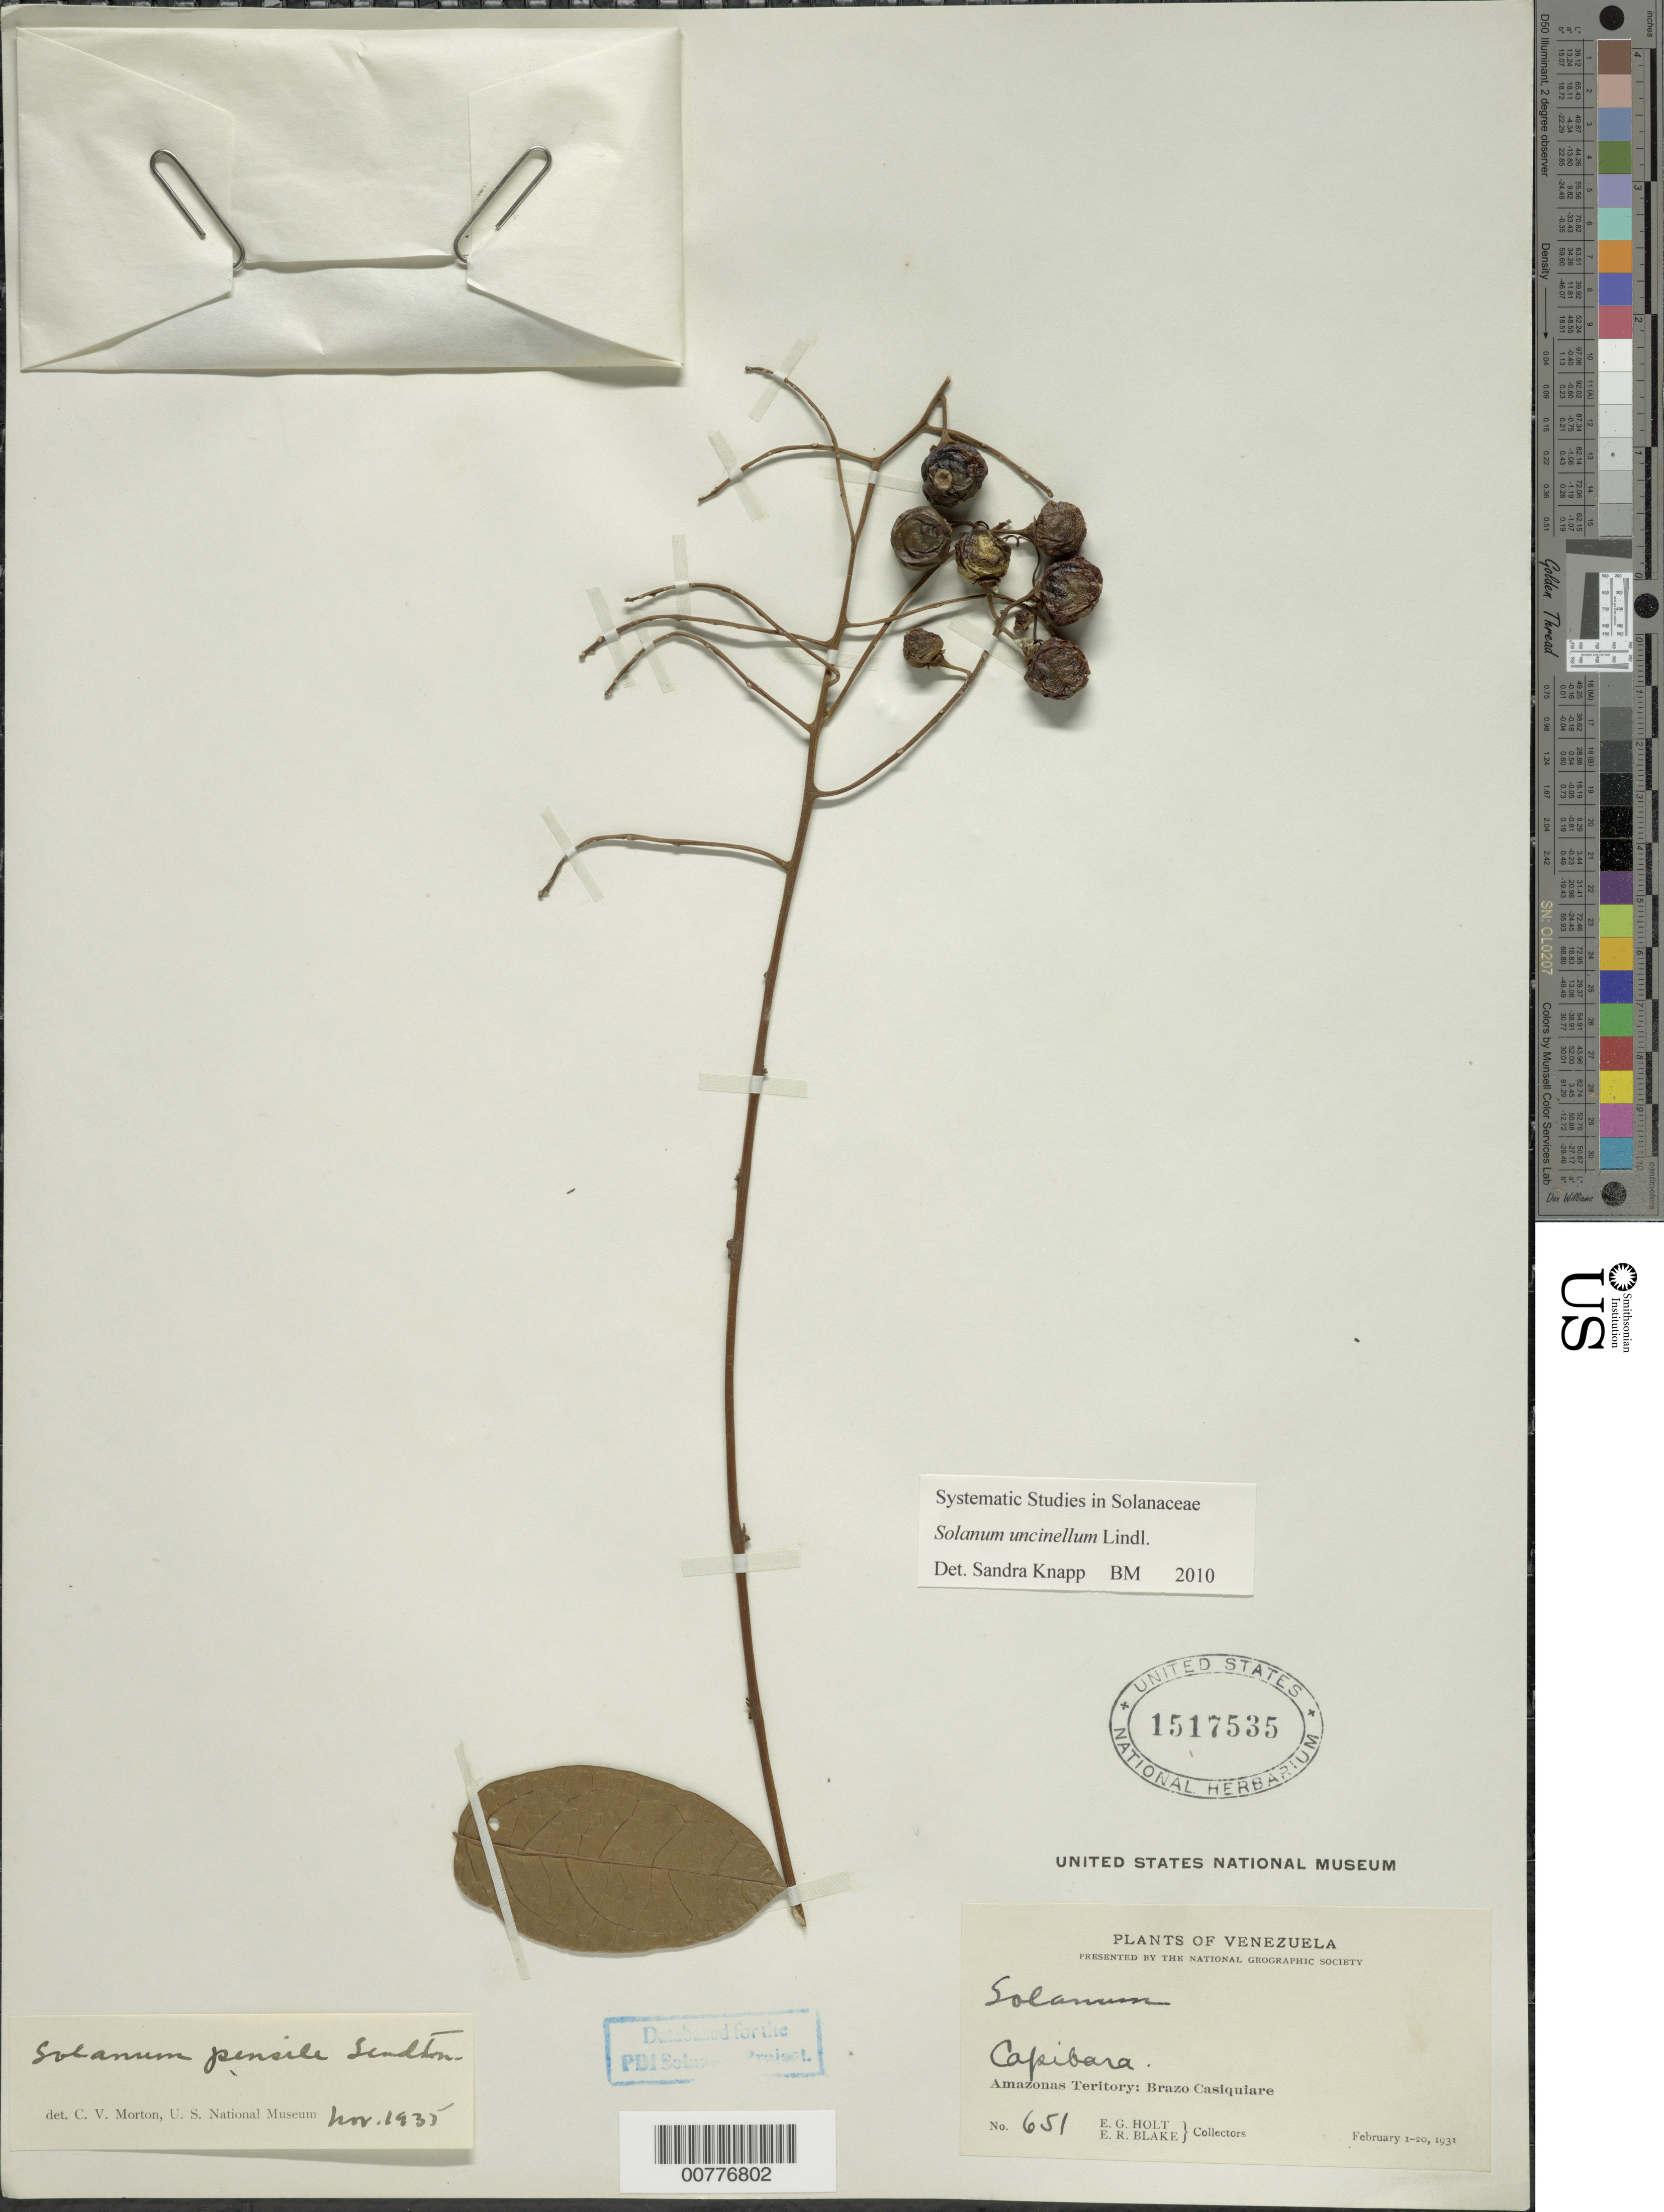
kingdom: Plantae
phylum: Tracheophyta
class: Magnoliopsida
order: Solanales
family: Solanaceae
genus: Solanum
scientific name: Solanum uncinellum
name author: Lindl.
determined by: Knapp, S. D.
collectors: E. Holt & E. R. Blake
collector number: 651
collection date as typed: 2 Feb 1931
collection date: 1931-02-02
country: Venezuela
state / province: Amazonas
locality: Brazo Casiquiare, Capibara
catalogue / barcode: US 1517535